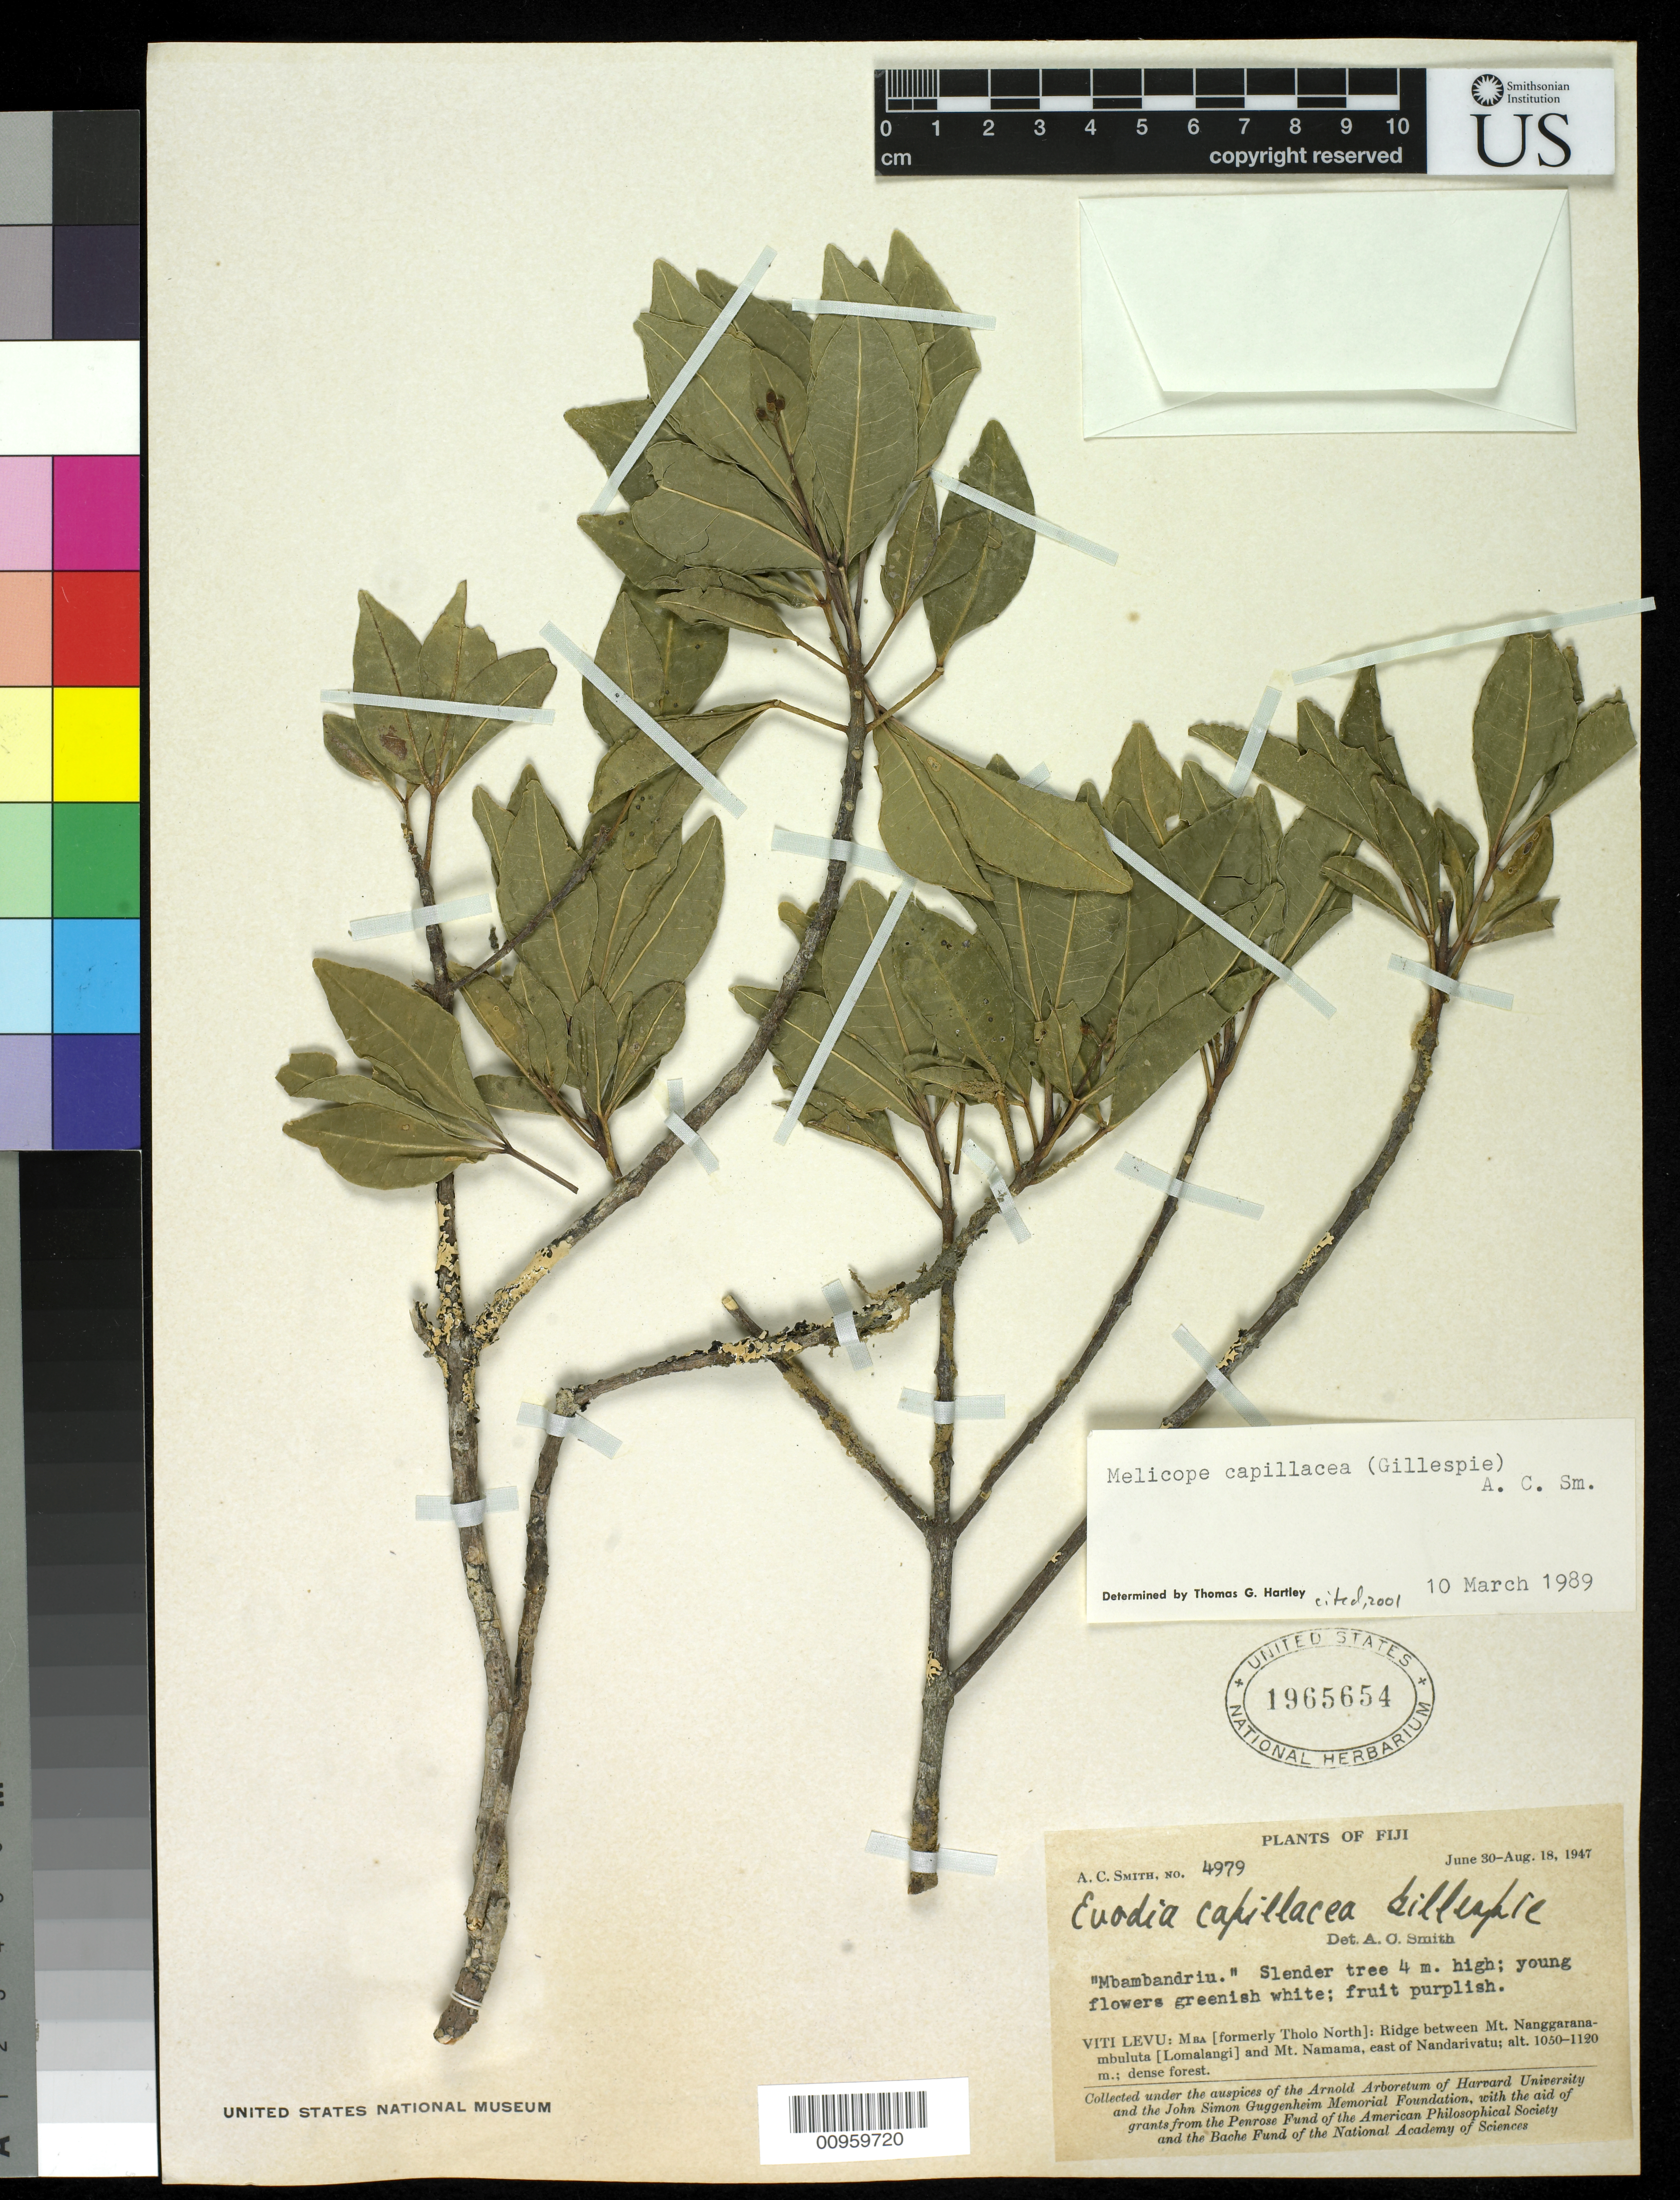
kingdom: Plantae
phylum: Tracheophyta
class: Magnoliopsida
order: Sapindales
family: Rutaceae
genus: Melicope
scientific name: Melicope capillacea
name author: (Gillespie) A.C. Sm.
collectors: C. A. Smith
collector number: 4979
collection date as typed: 30 Jun 1947 to 18 Aug 1947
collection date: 1947-06-30/1947-08-18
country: Fiji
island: Viti Levu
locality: MBA: Ridge between Mt. Nanggaraanambuluta and Mt. Namama, east of Nandarivatu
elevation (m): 1050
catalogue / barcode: US 1965654